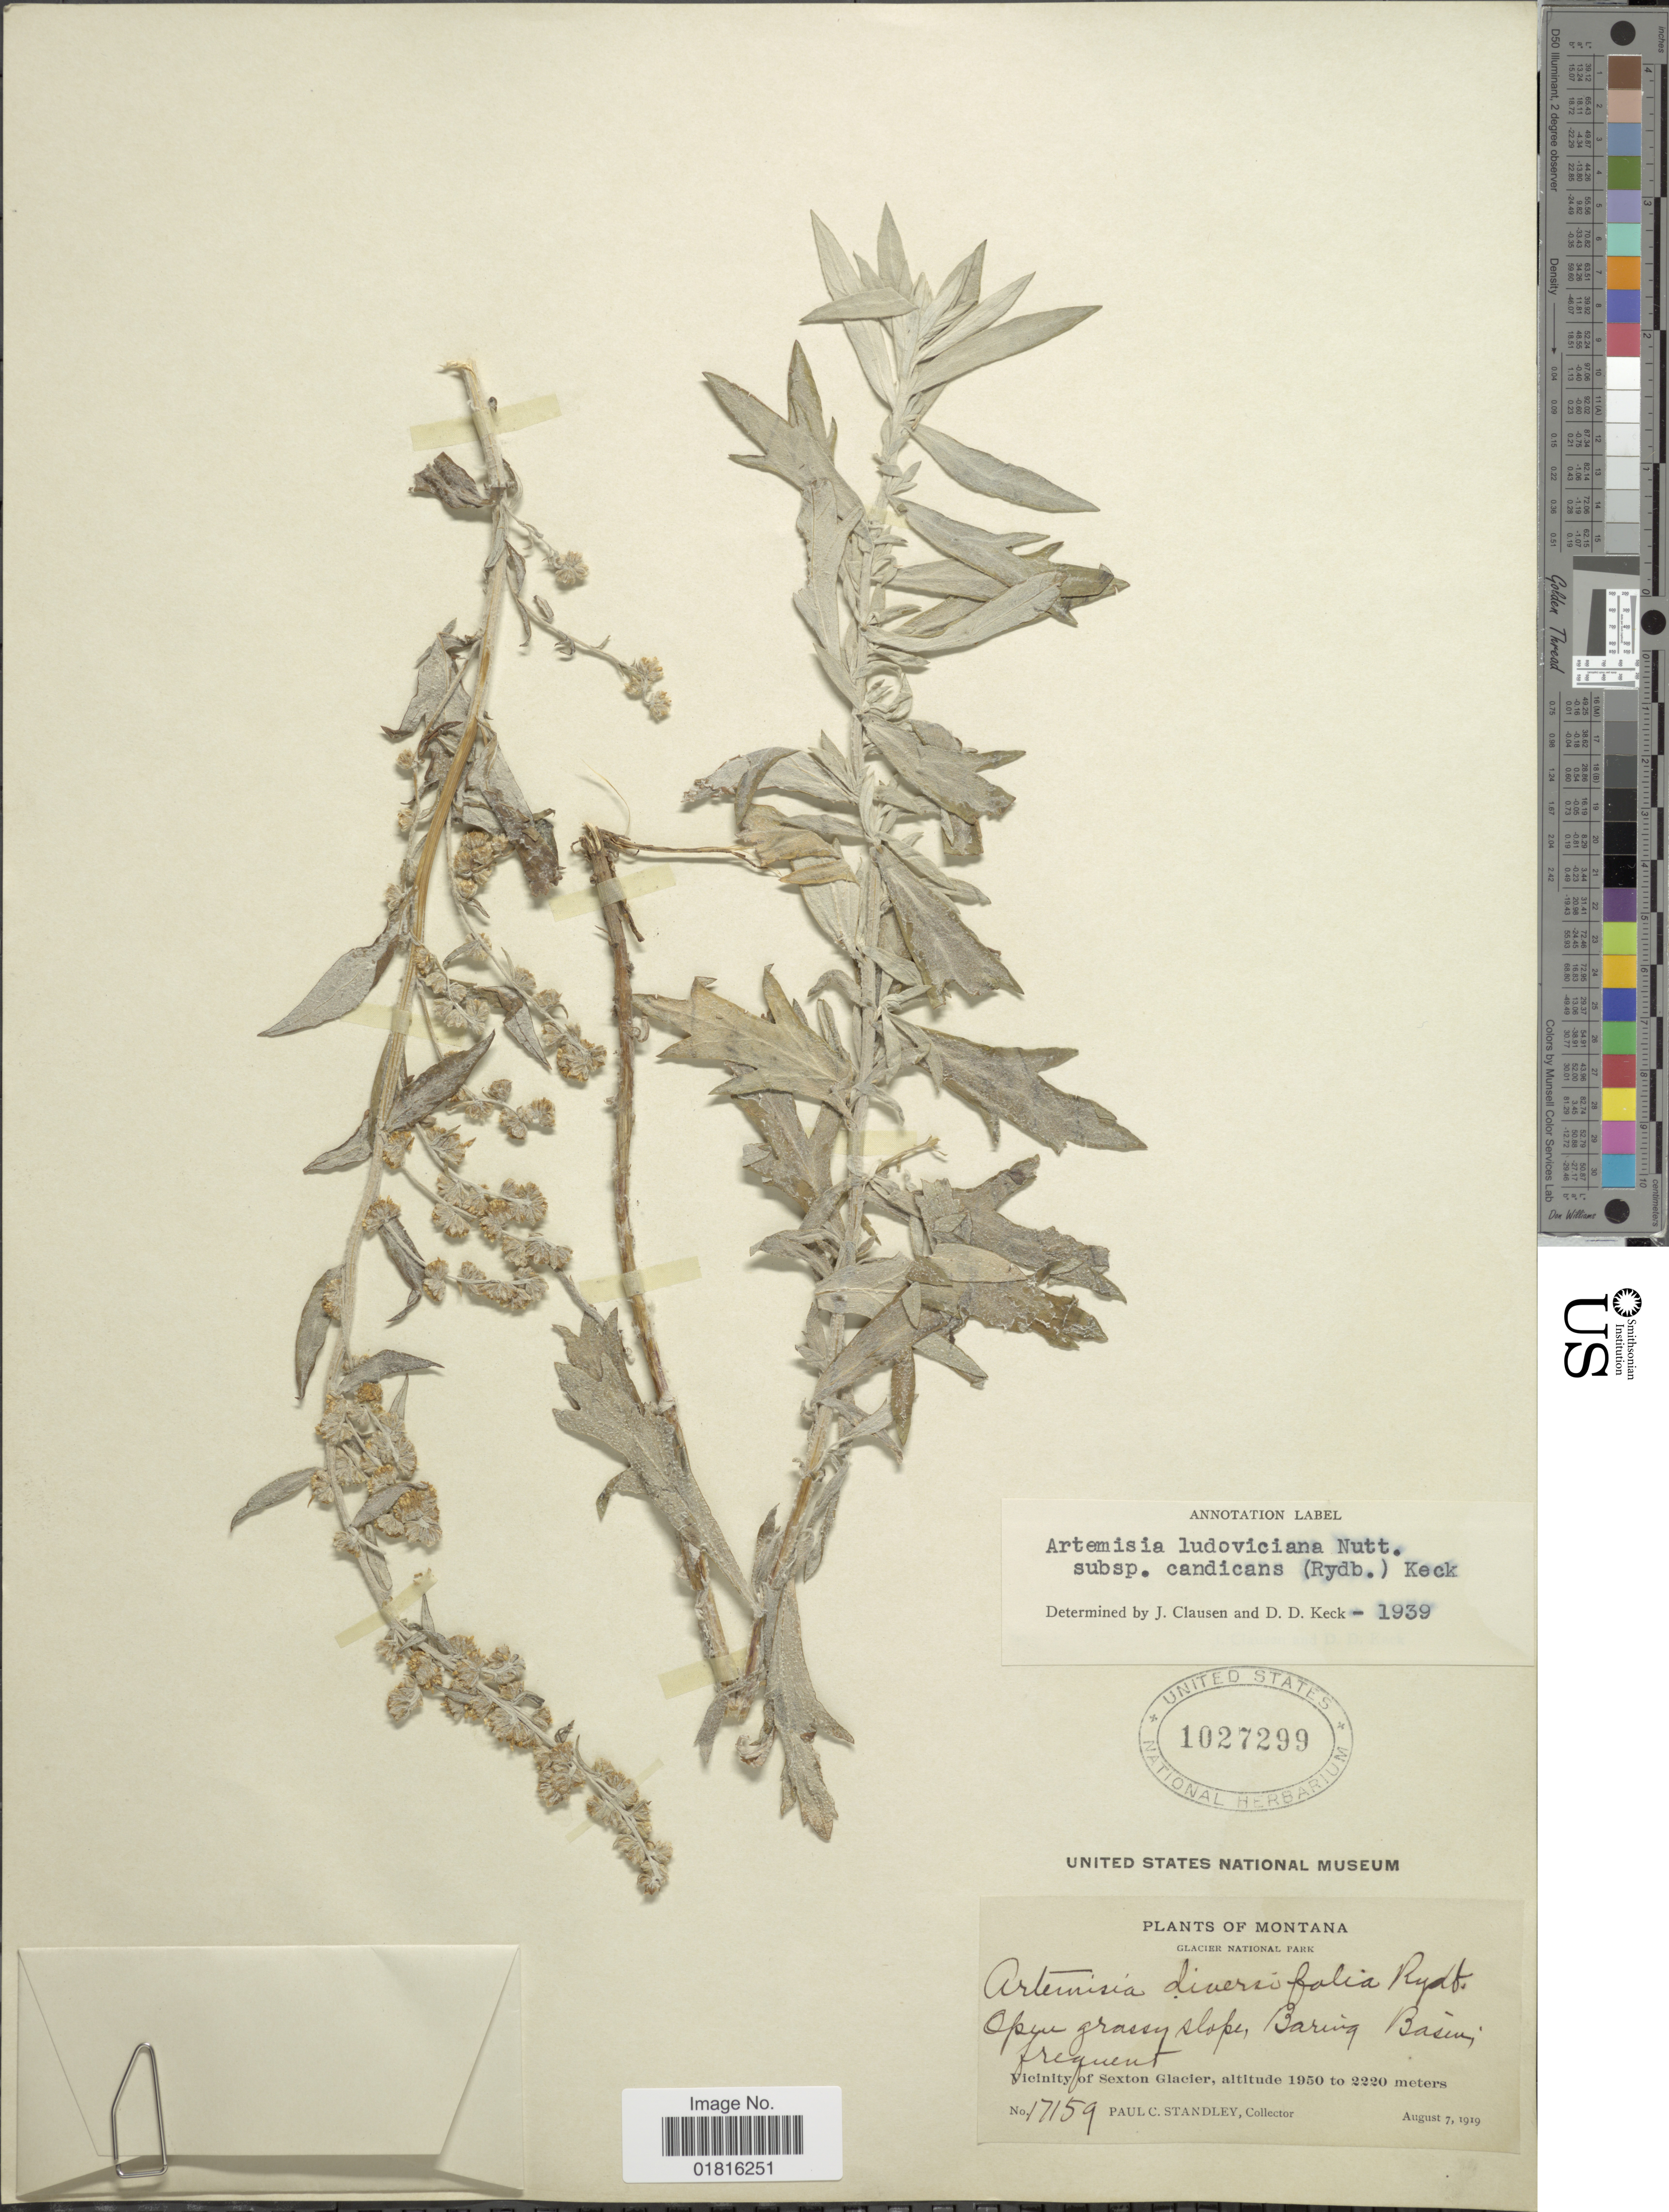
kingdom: Plantae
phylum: Tracheophyta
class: Magnoliopsida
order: Asterales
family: Asteraceae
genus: Artemisia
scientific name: Artemisia ludoviciana subsp. candicans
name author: (Rydb.) D.D. Keck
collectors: P. C. Standley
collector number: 17159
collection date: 1919-08-07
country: United States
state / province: Montana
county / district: Glacier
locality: Glacier National Park, Open grassy slope, Baring Basin frequent, Viciniy of Sexton Glacier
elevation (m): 1950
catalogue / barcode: US 1027299